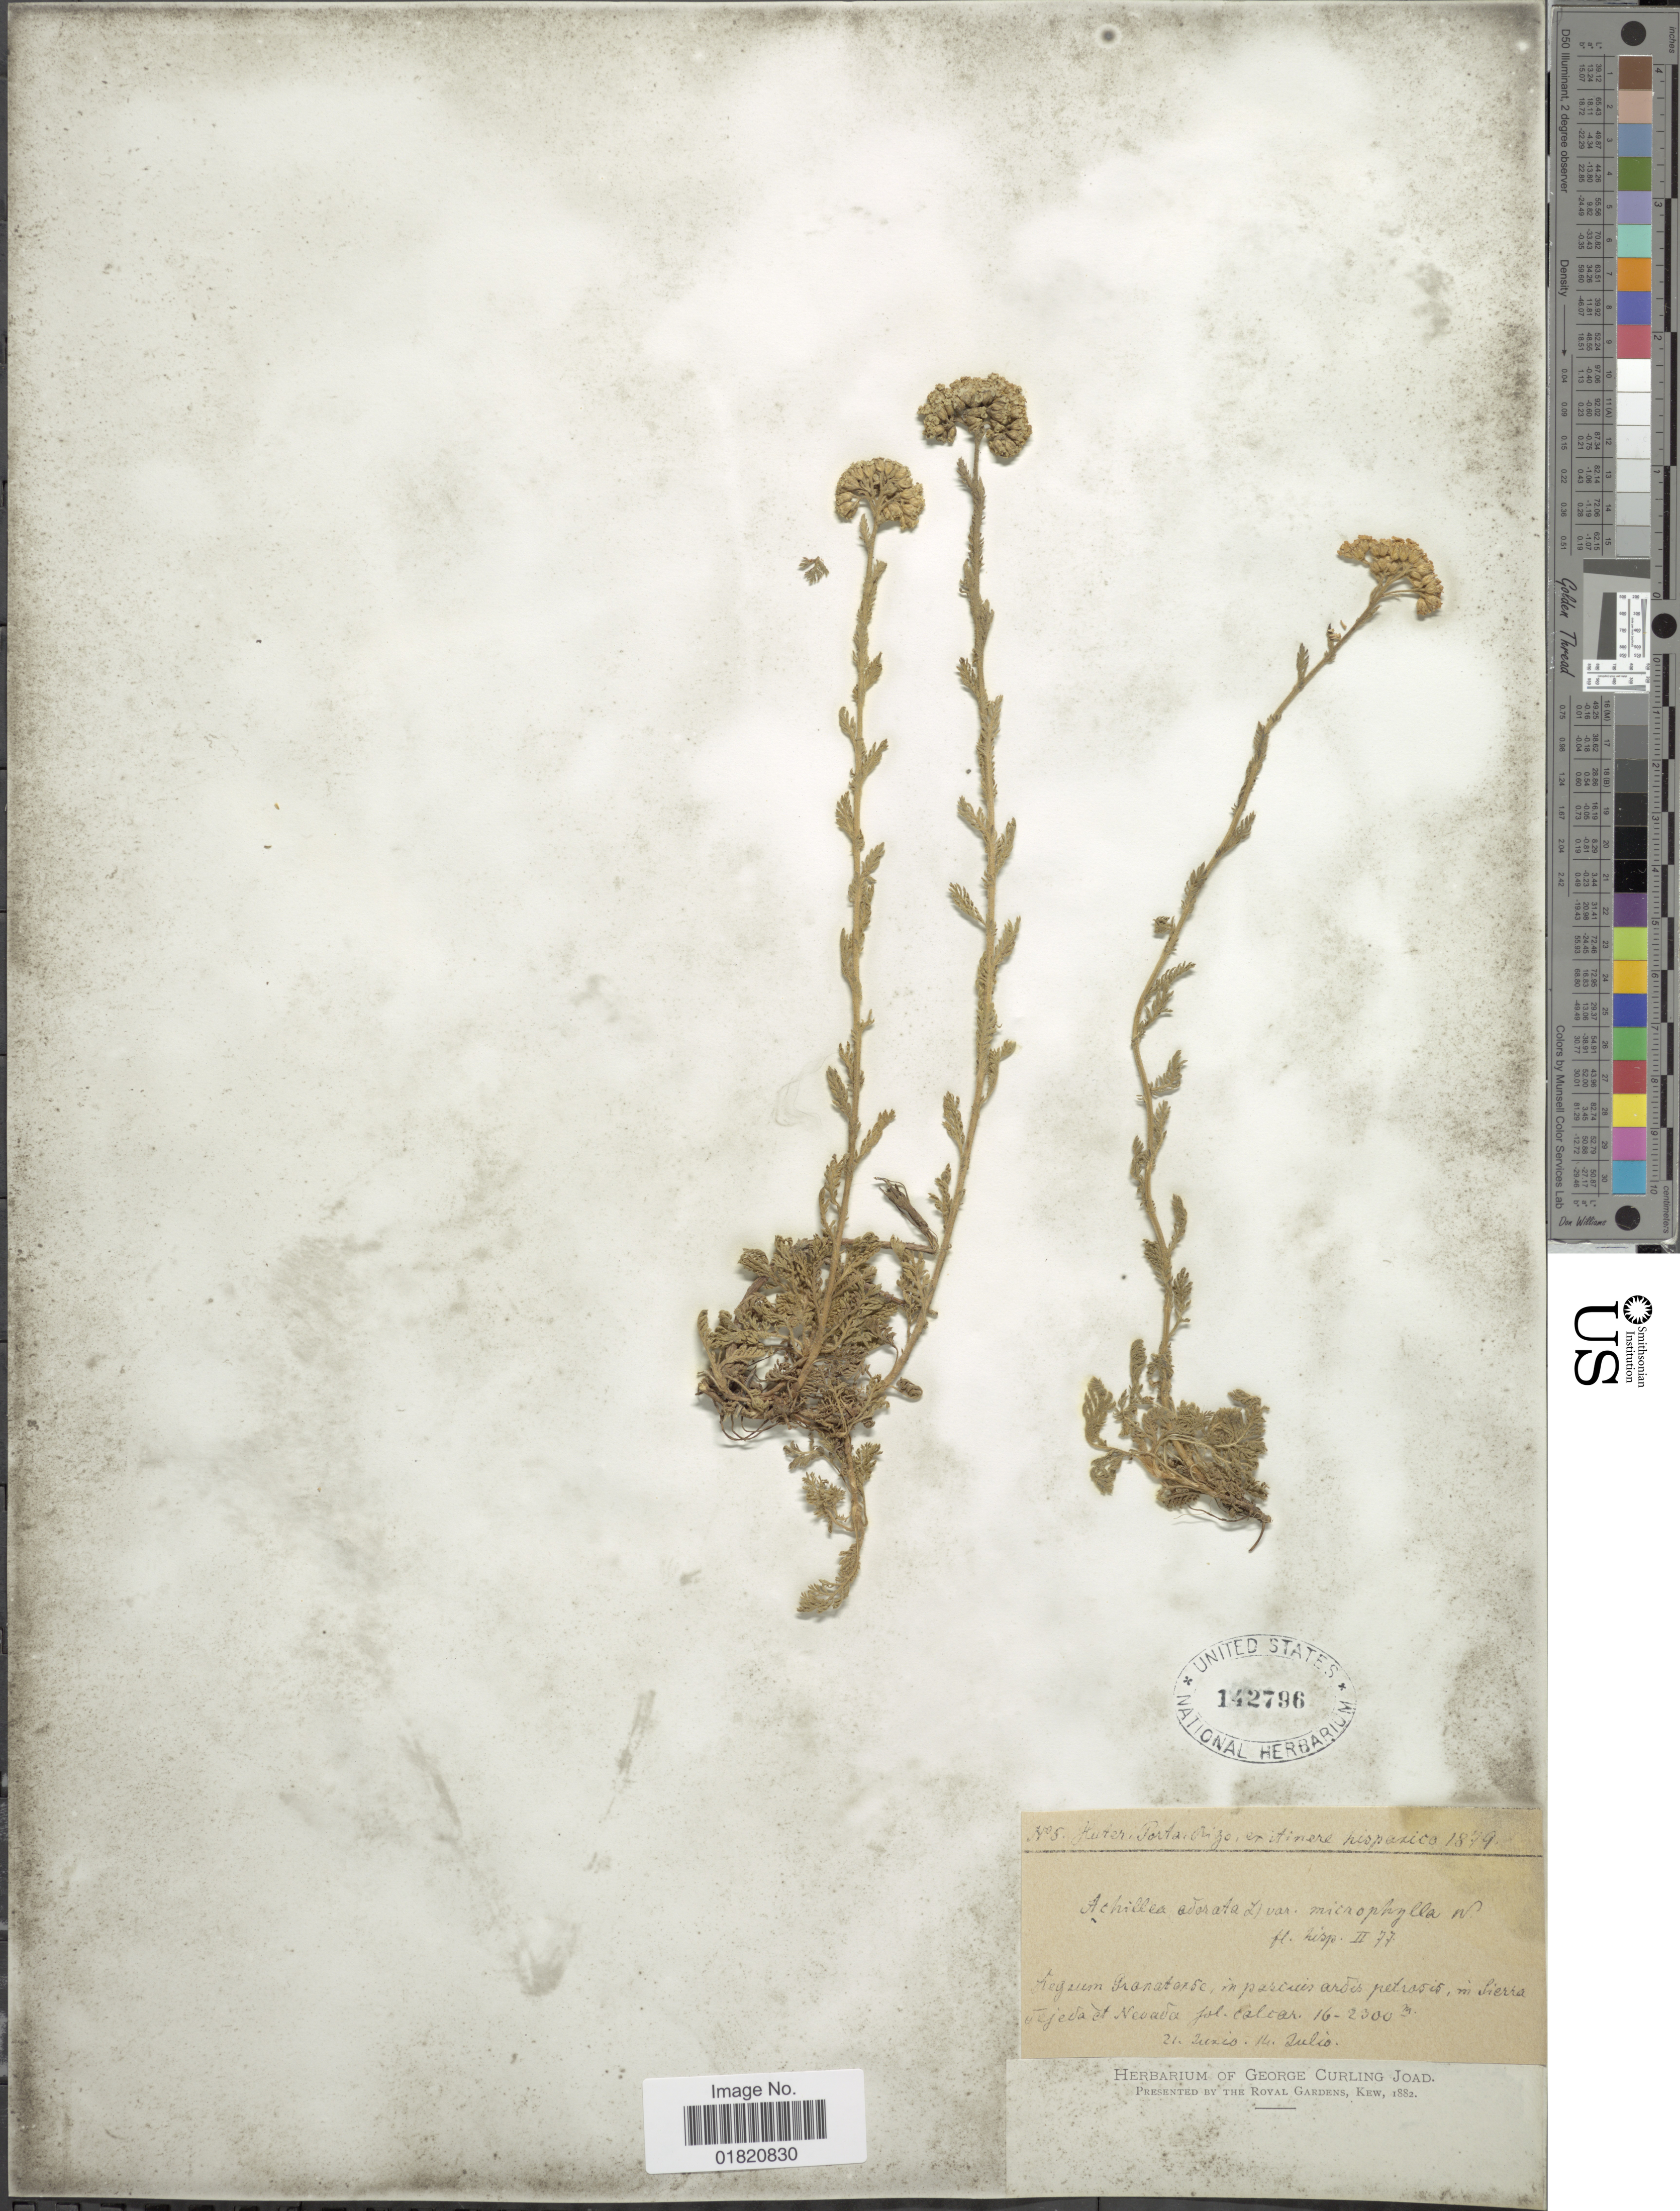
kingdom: Plantae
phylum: Tracheophyta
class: Magnoliopsida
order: Asterales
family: Asteraceae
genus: Achillea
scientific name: Achillea odorata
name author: Koch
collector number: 5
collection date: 1879-06-21/1879-07-14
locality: Huter, Porta, Rizo et itinere hispanico. Regium Pranatorse, in pascuir adnes petrasis, m Sierra urjeda et nevada [interpreted]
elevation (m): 1600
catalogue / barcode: US 142796